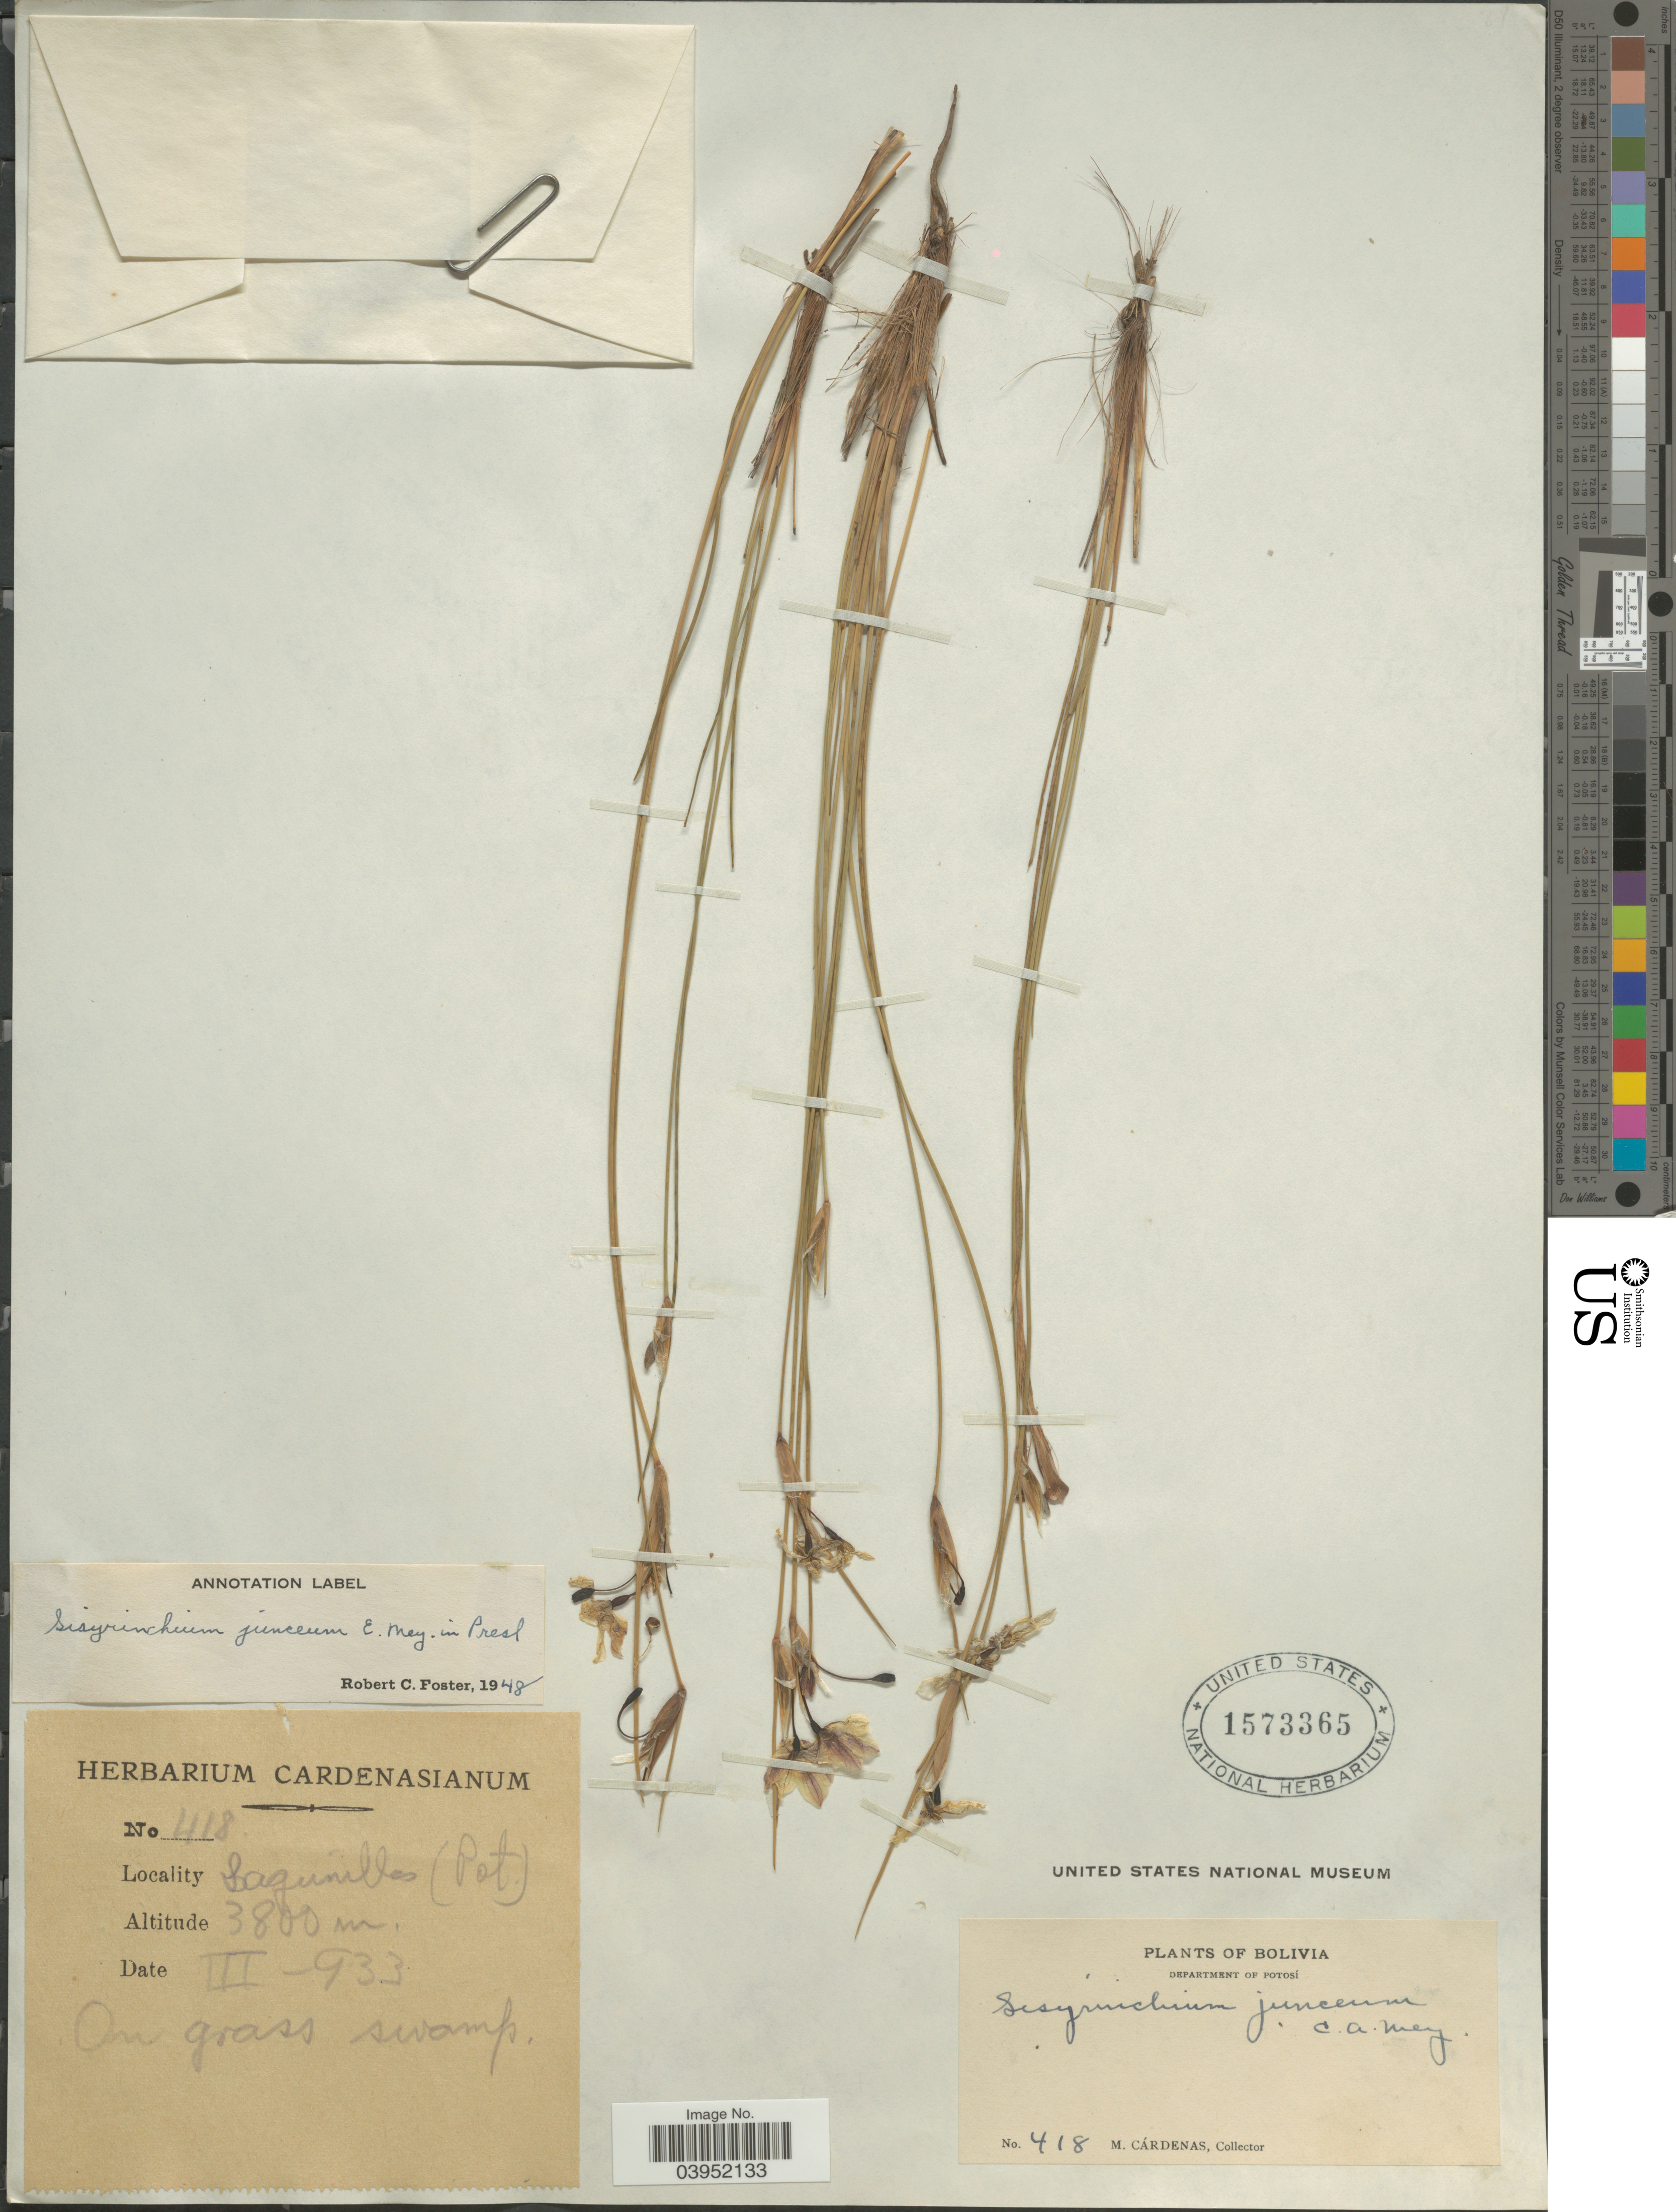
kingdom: Plantae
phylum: Tracheophyta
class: Liliopsida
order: Asparagales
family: Iridaceae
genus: Sisyrinchium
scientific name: Sisyrinchium junceum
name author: E. Mey. ex C. Presl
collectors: M. Cárdenas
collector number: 418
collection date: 1933-03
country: Bolivia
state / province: Potosi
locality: Sagunillos. Department of Potosí.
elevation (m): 3800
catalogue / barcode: US 1573365